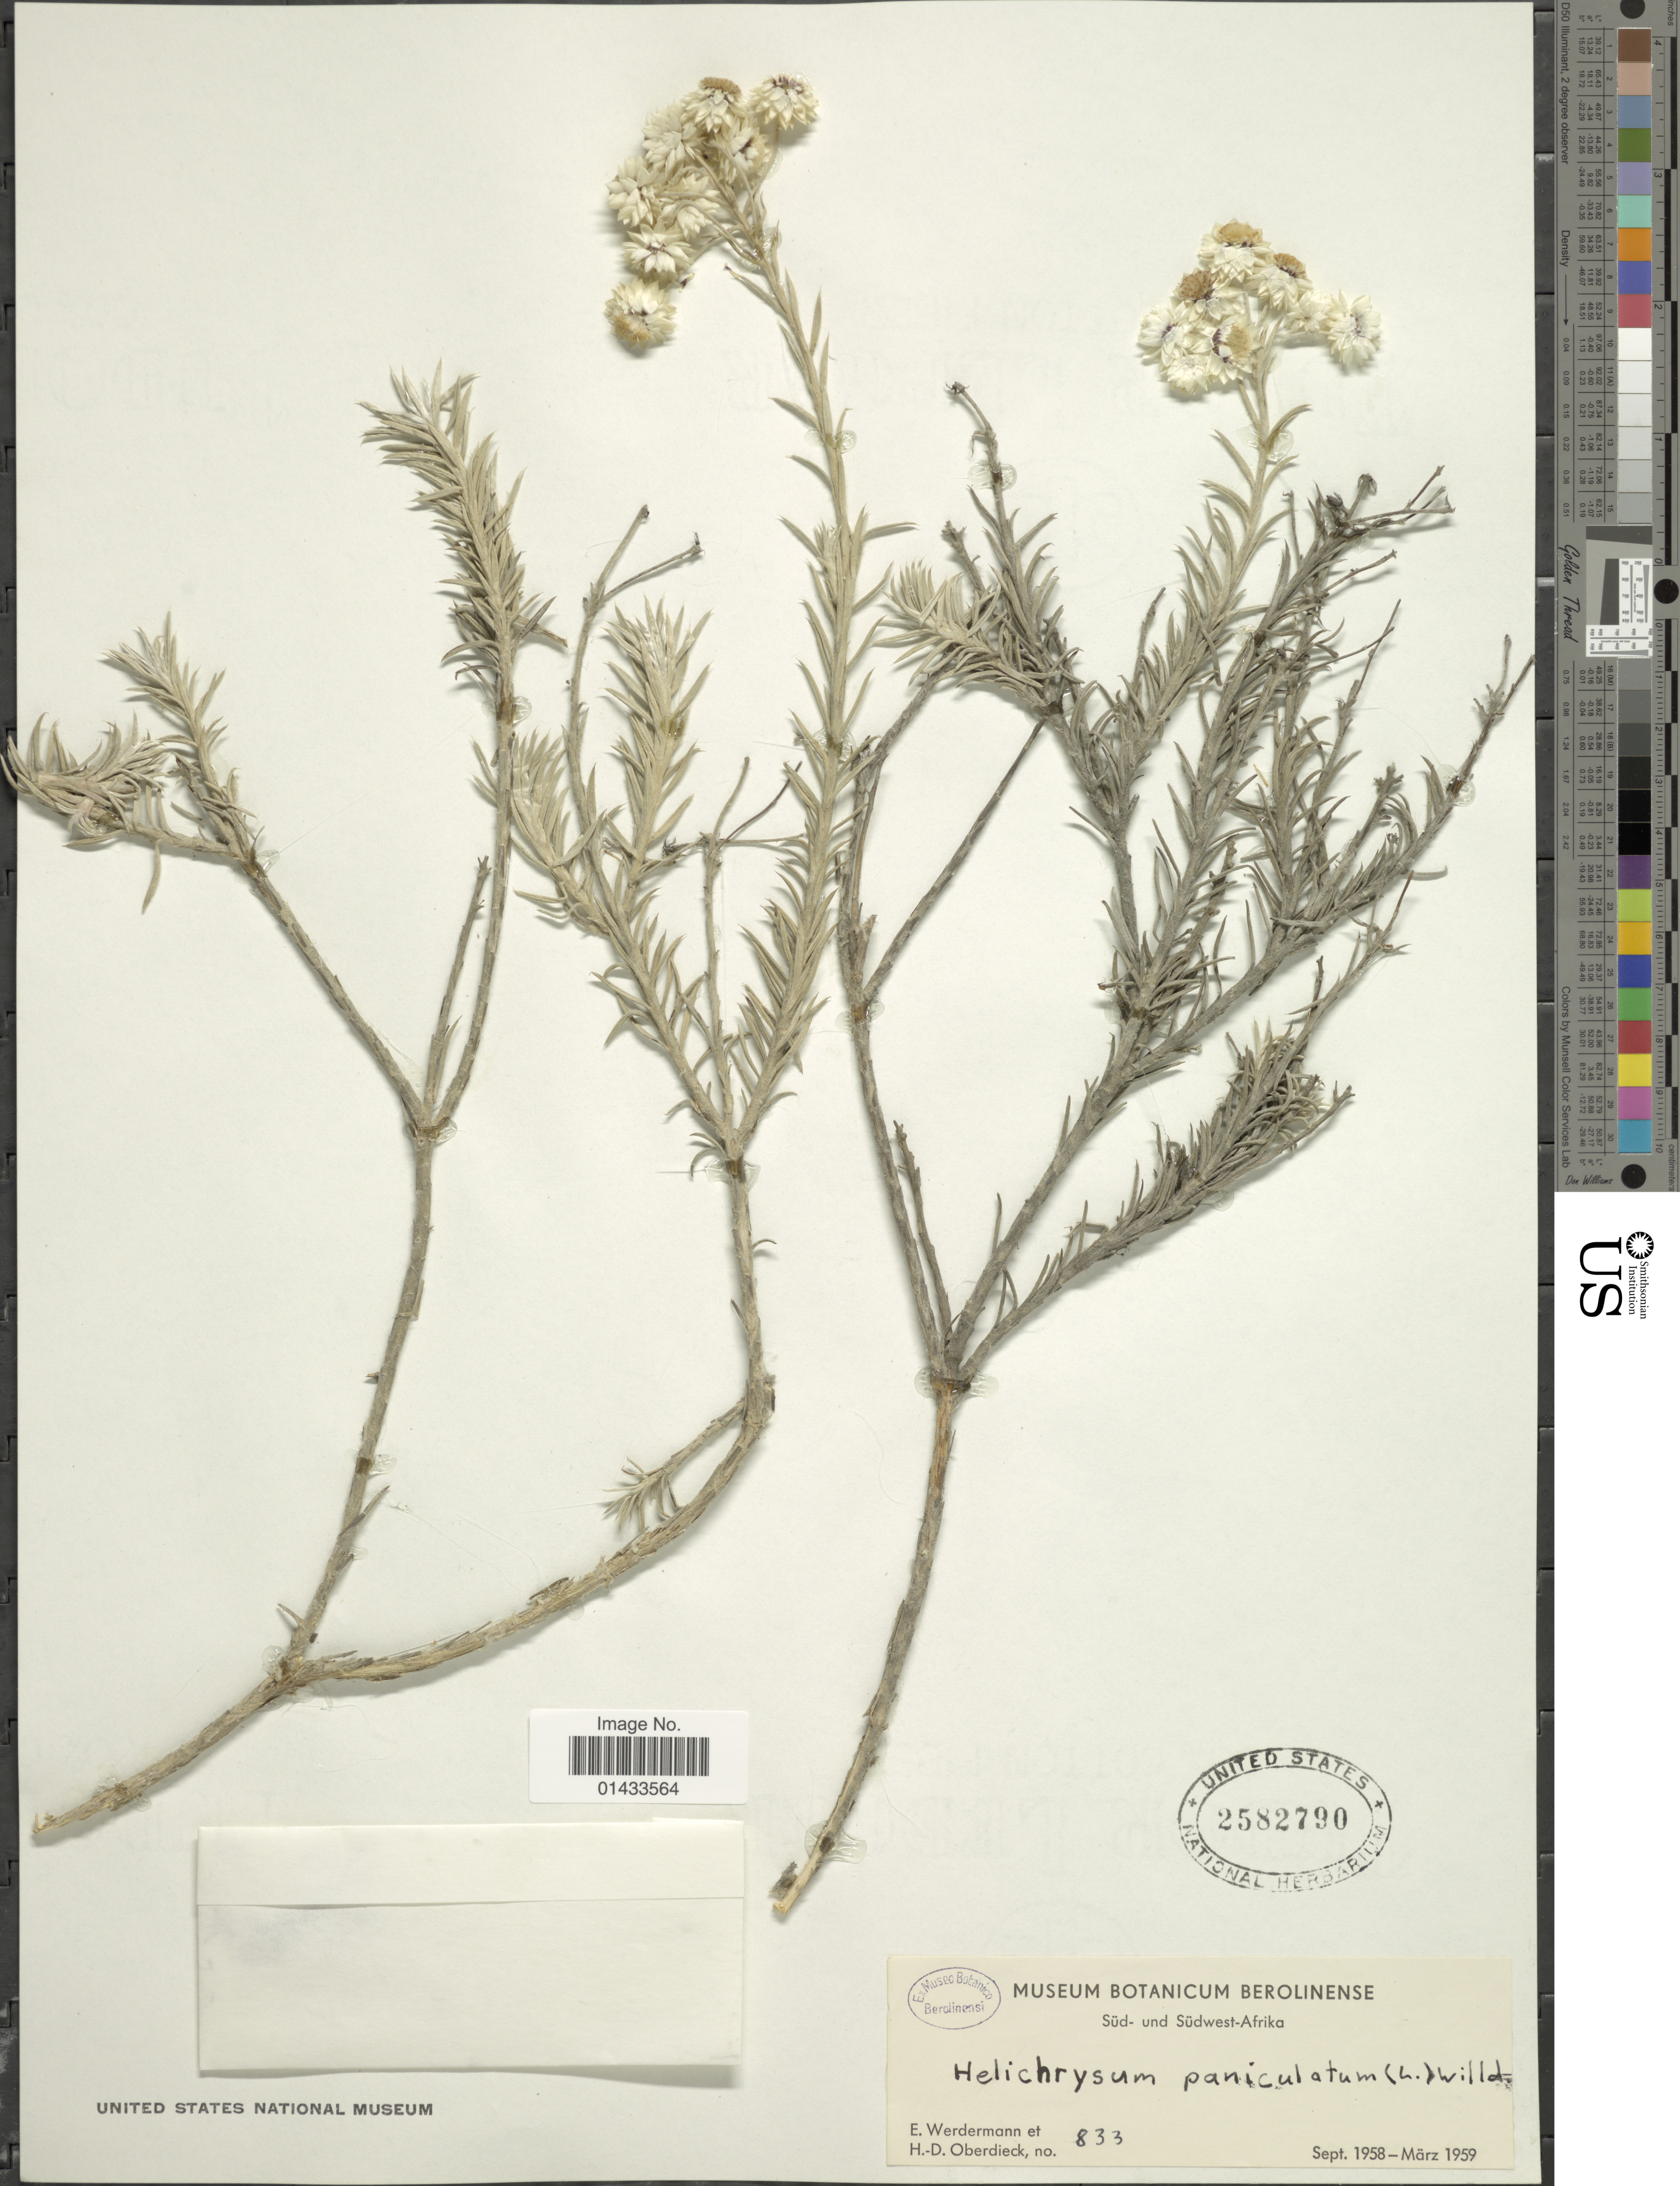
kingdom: Plantae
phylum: Tracheophyta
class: Magnoliopsida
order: Asterales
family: Asteraceae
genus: Helichrysum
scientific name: Helichrysum paniculatum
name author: (L.) A. Cunn.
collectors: E. Werdermann & H. Oberdieck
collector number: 833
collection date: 1958-09/1959-03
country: South Africa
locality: Süd- und Südwest Afrika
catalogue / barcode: US 2582790